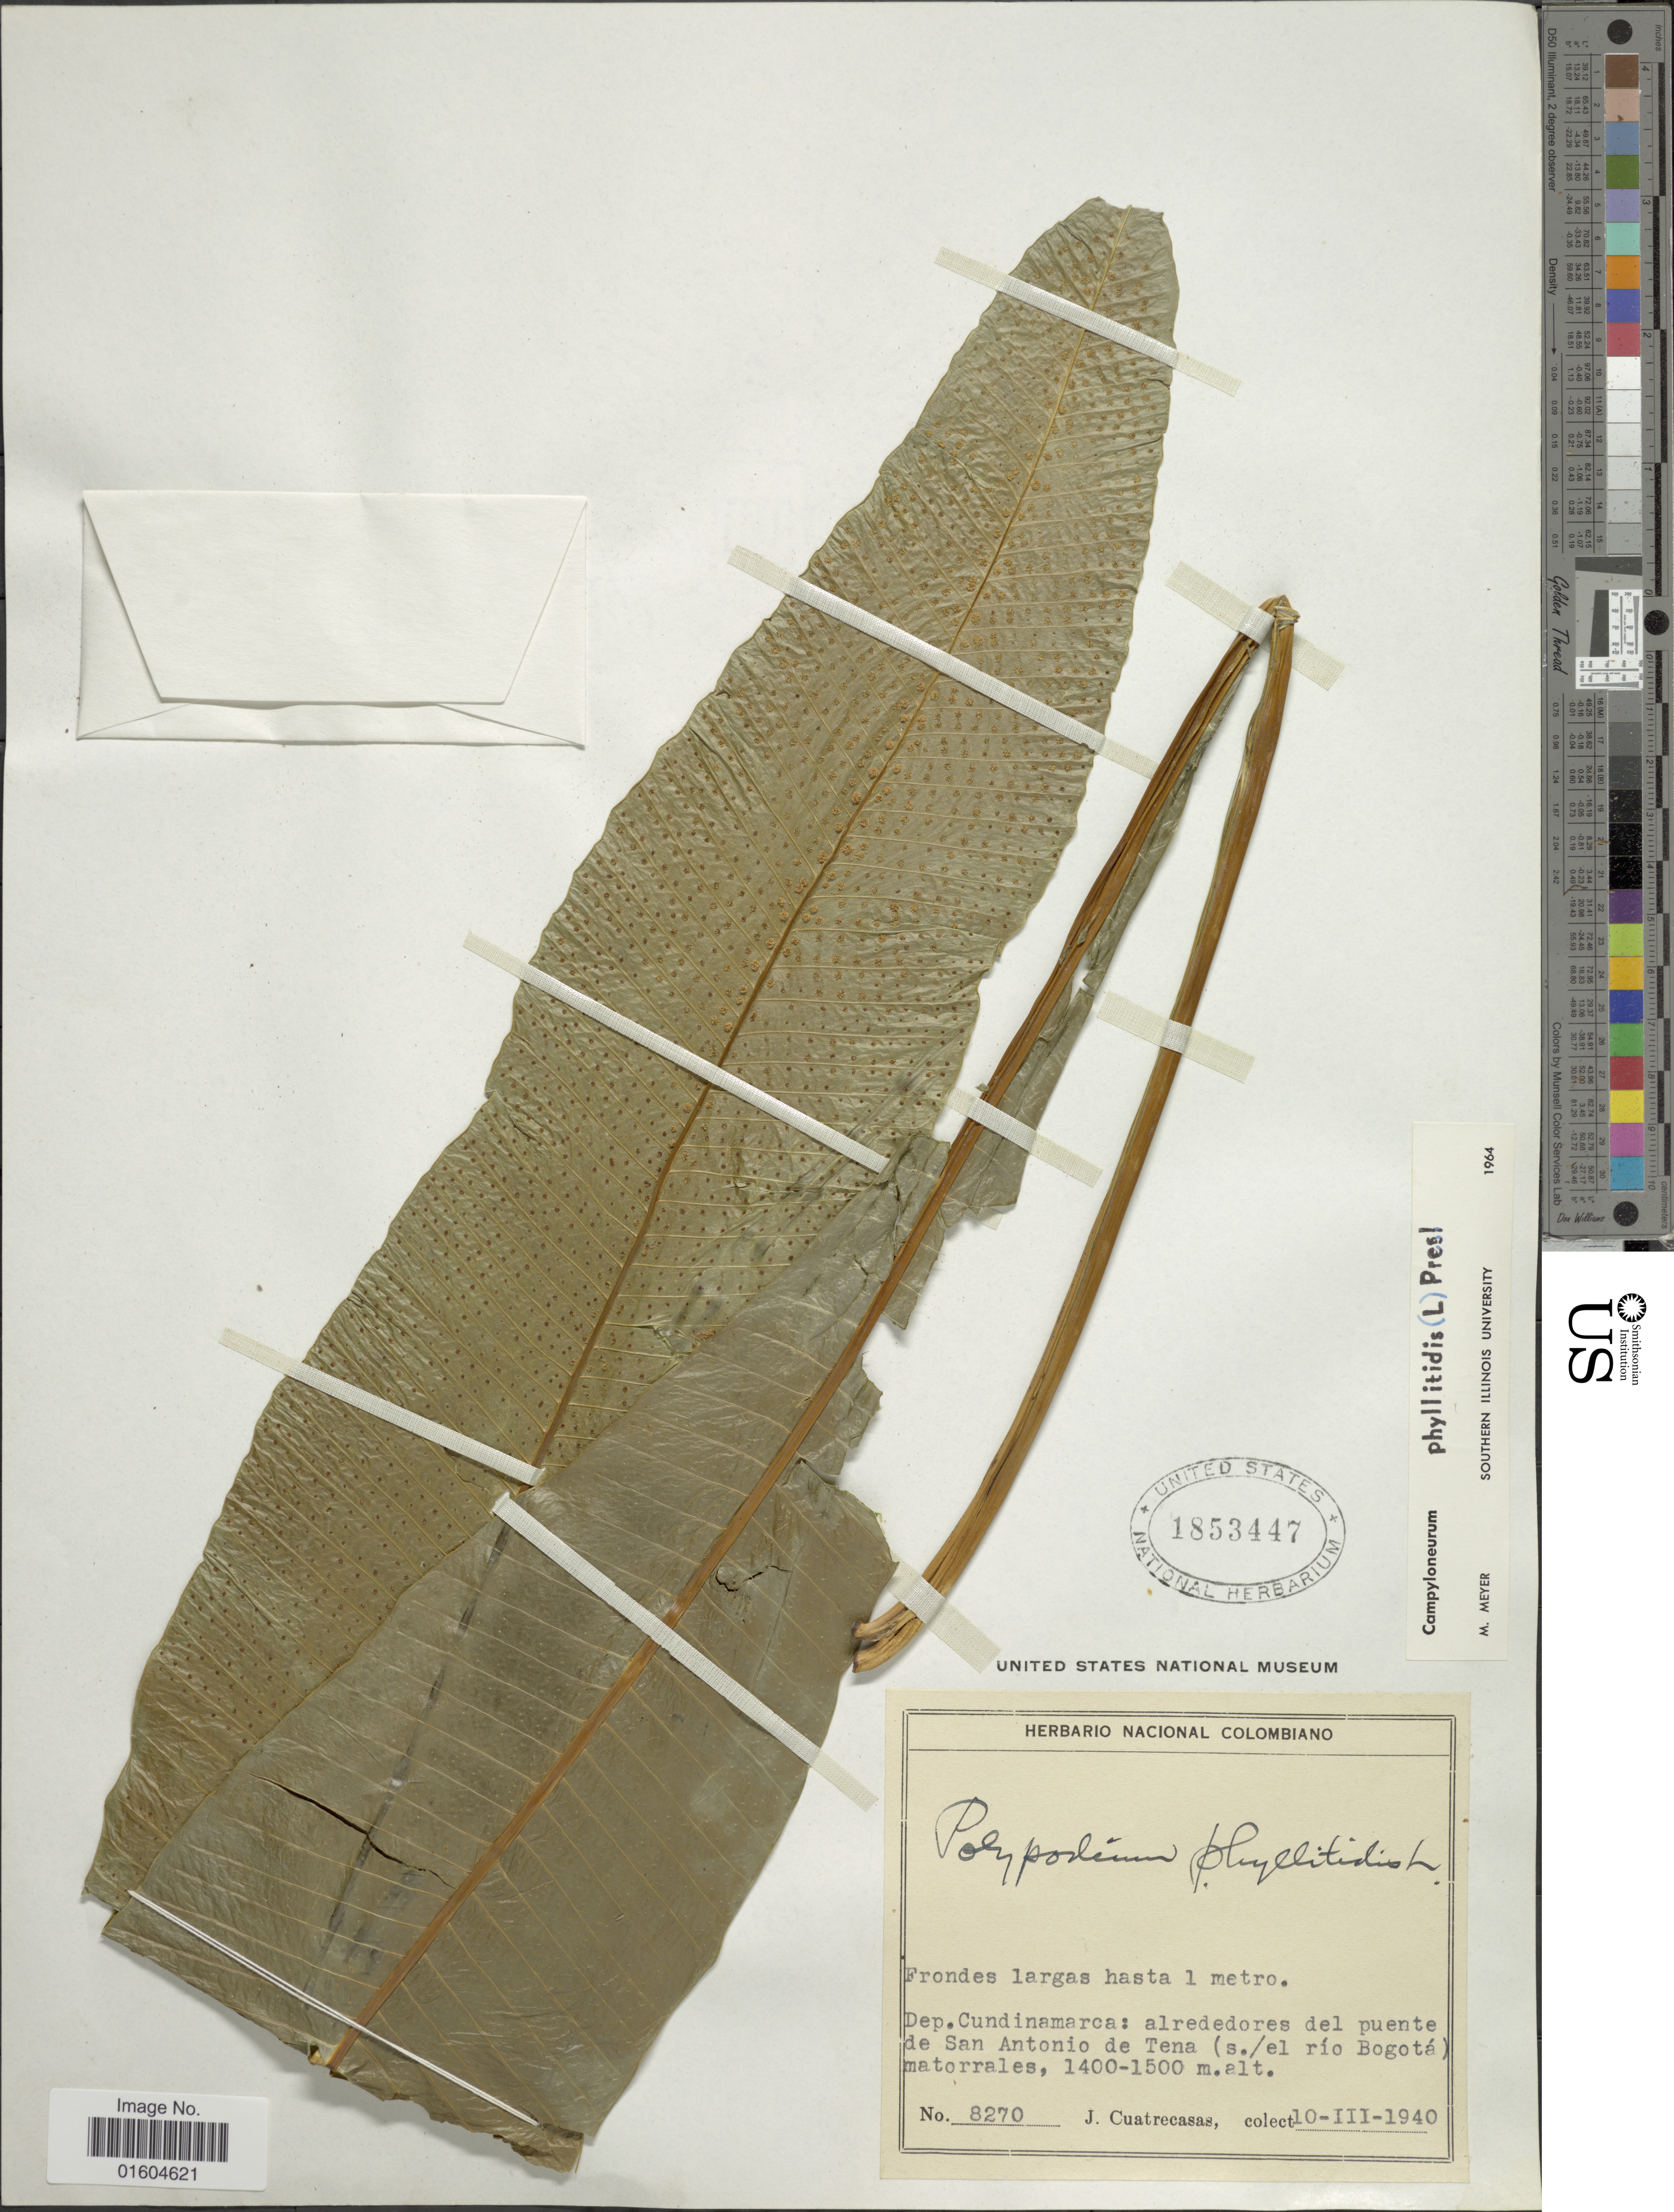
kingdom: Plantae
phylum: Tracheophyta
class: Polypodiopsida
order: Polypodiales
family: Polypodiaceae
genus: Campyloneurum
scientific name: Campyloneurum phyllitidis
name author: (L.) C. Presl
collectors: J. Cuatrecasas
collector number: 8270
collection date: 1940-03-10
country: Colombia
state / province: Cundinamarca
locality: Dep. Cundinamarca: alrededores del puente de San Antonio de Tena (s./ el rio Bogota) matorrales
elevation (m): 1400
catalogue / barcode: US 1853447